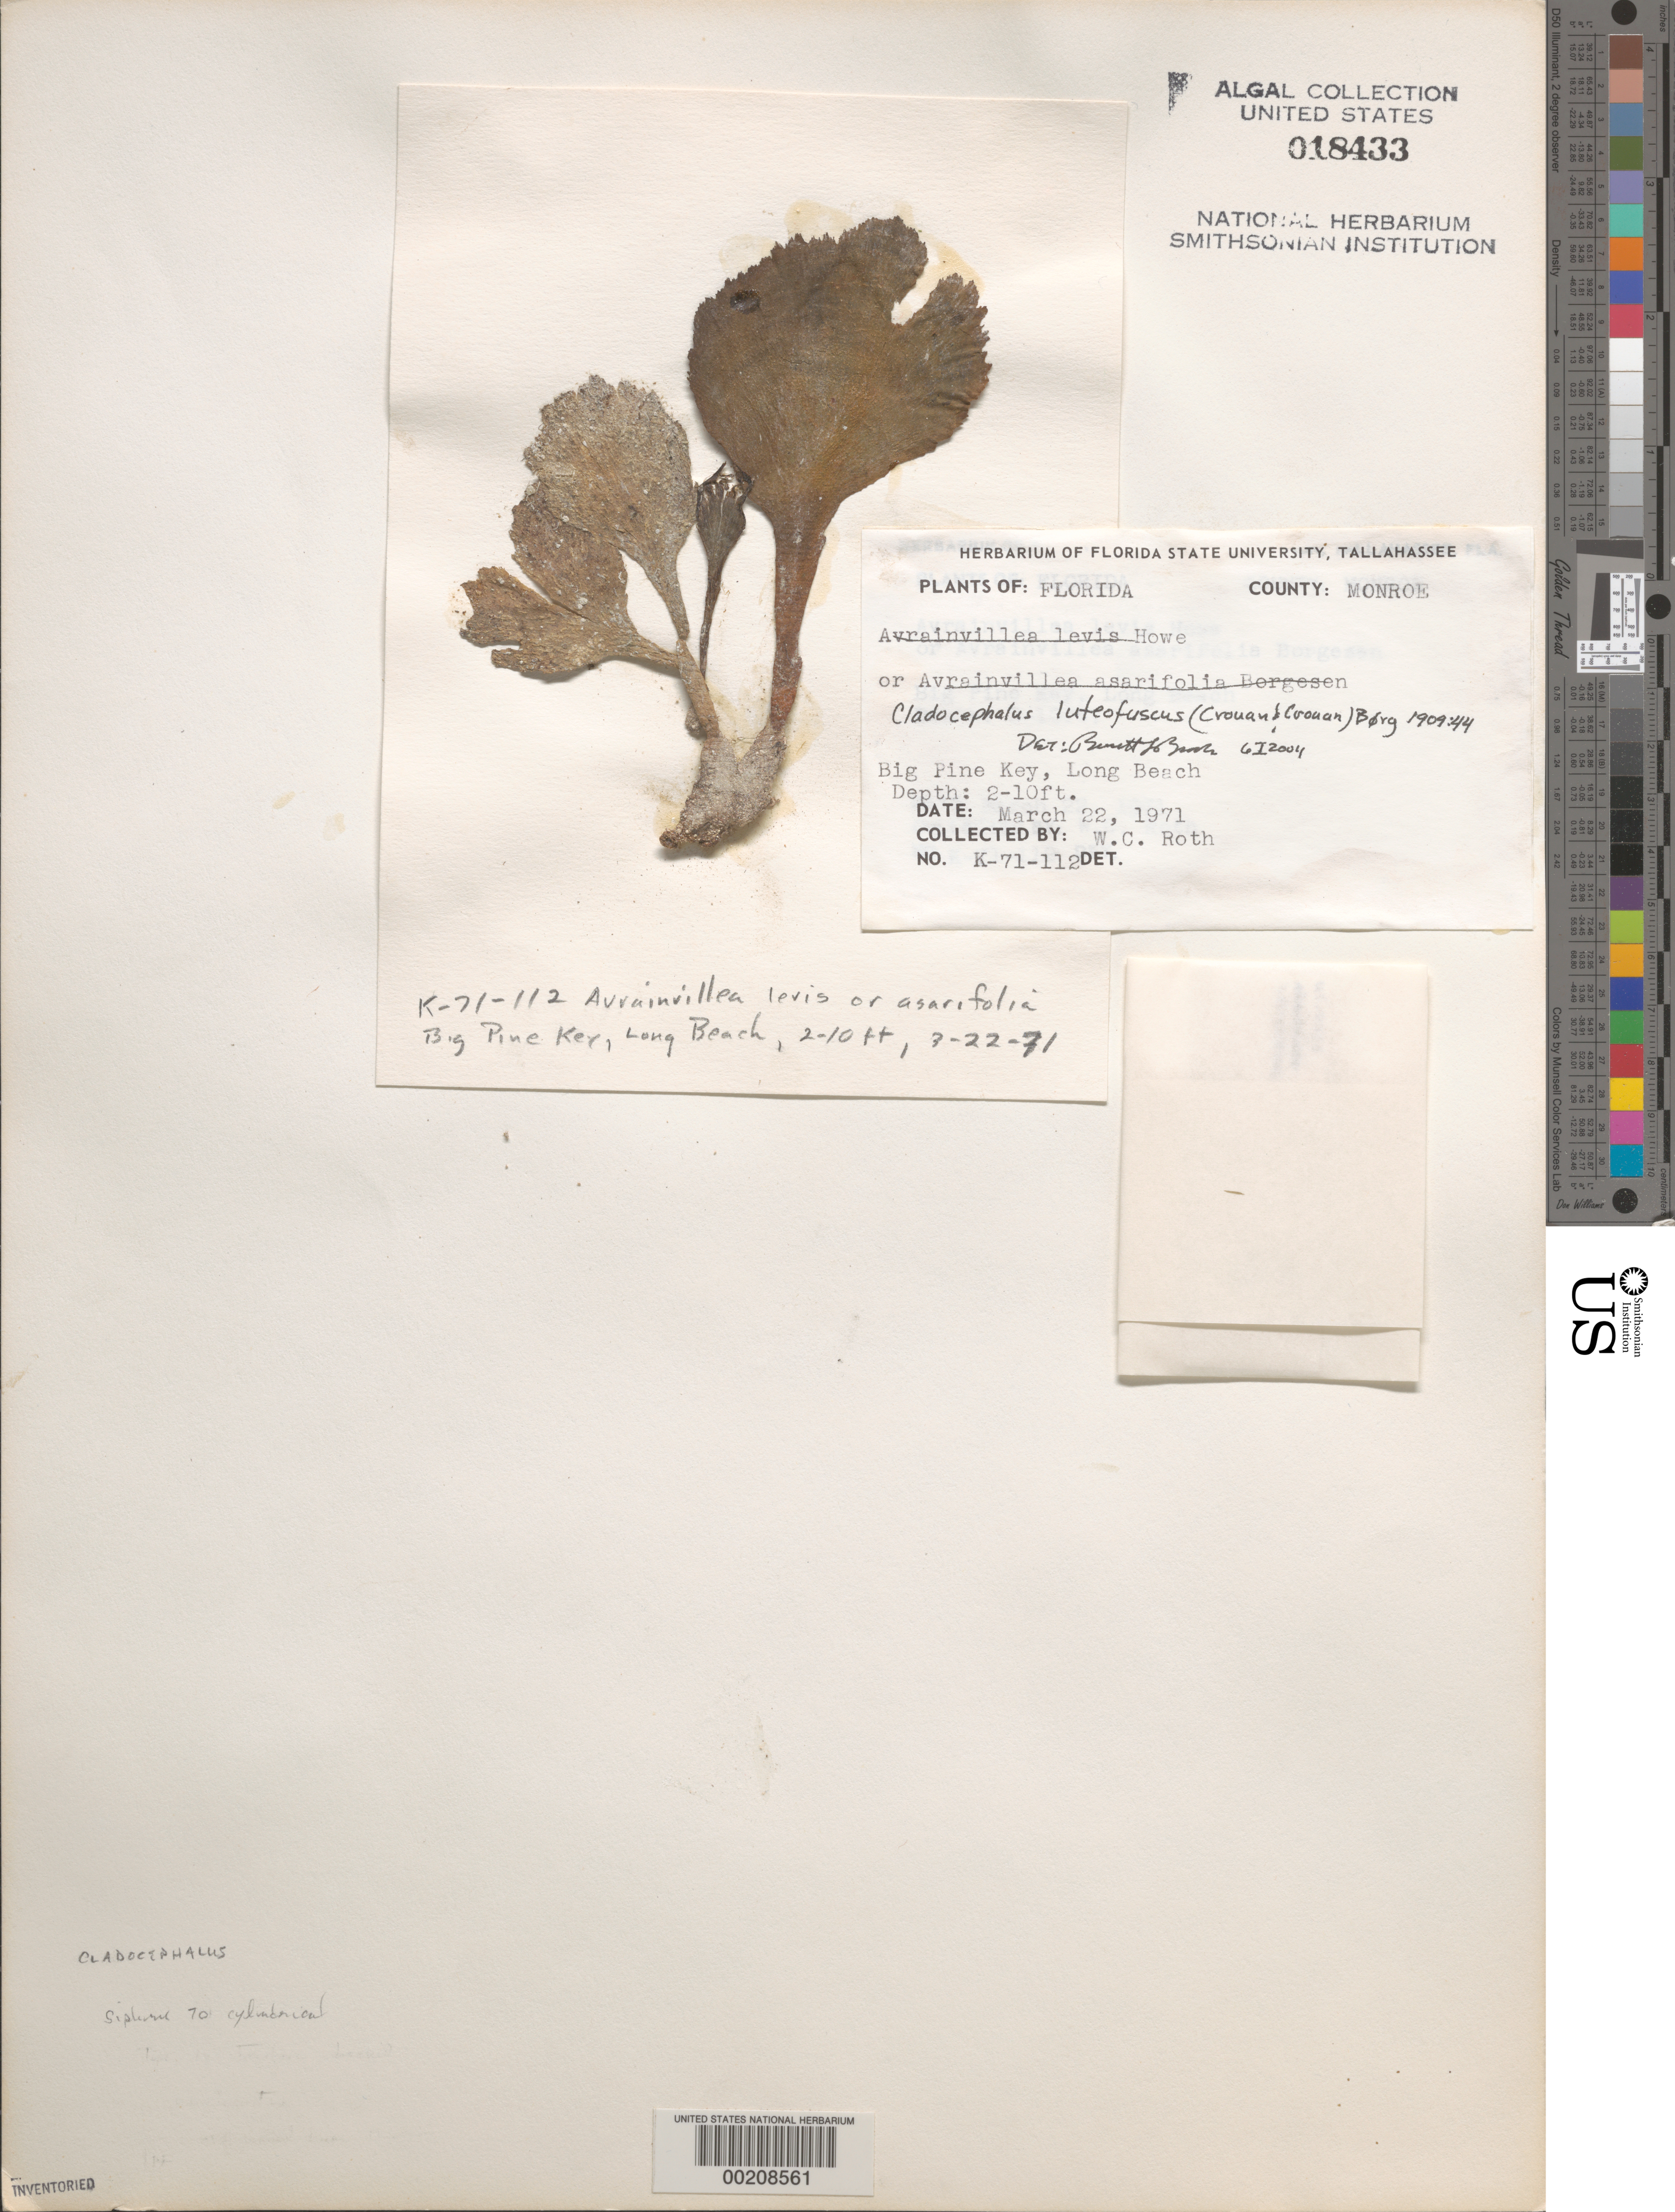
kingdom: Plantae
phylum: Chlorophyta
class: Ulvophyceae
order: Bryopsidales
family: Dichotomosiphonaceae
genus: Cladocephalus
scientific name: Cladocephalus luteofuscus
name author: (P. Crouan & H. Crouan) Børgesen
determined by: Brooks, B. L., (BOT), Smithsonian Institution - National Museum of Natural History (UNITED STATES)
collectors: W. C. Roth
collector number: K-71-112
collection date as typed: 22 Mar 1971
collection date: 1971-03-22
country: United States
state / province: Florida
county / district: Monroe County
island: Big Pine Key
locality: Long Beach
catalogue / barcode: US 18433